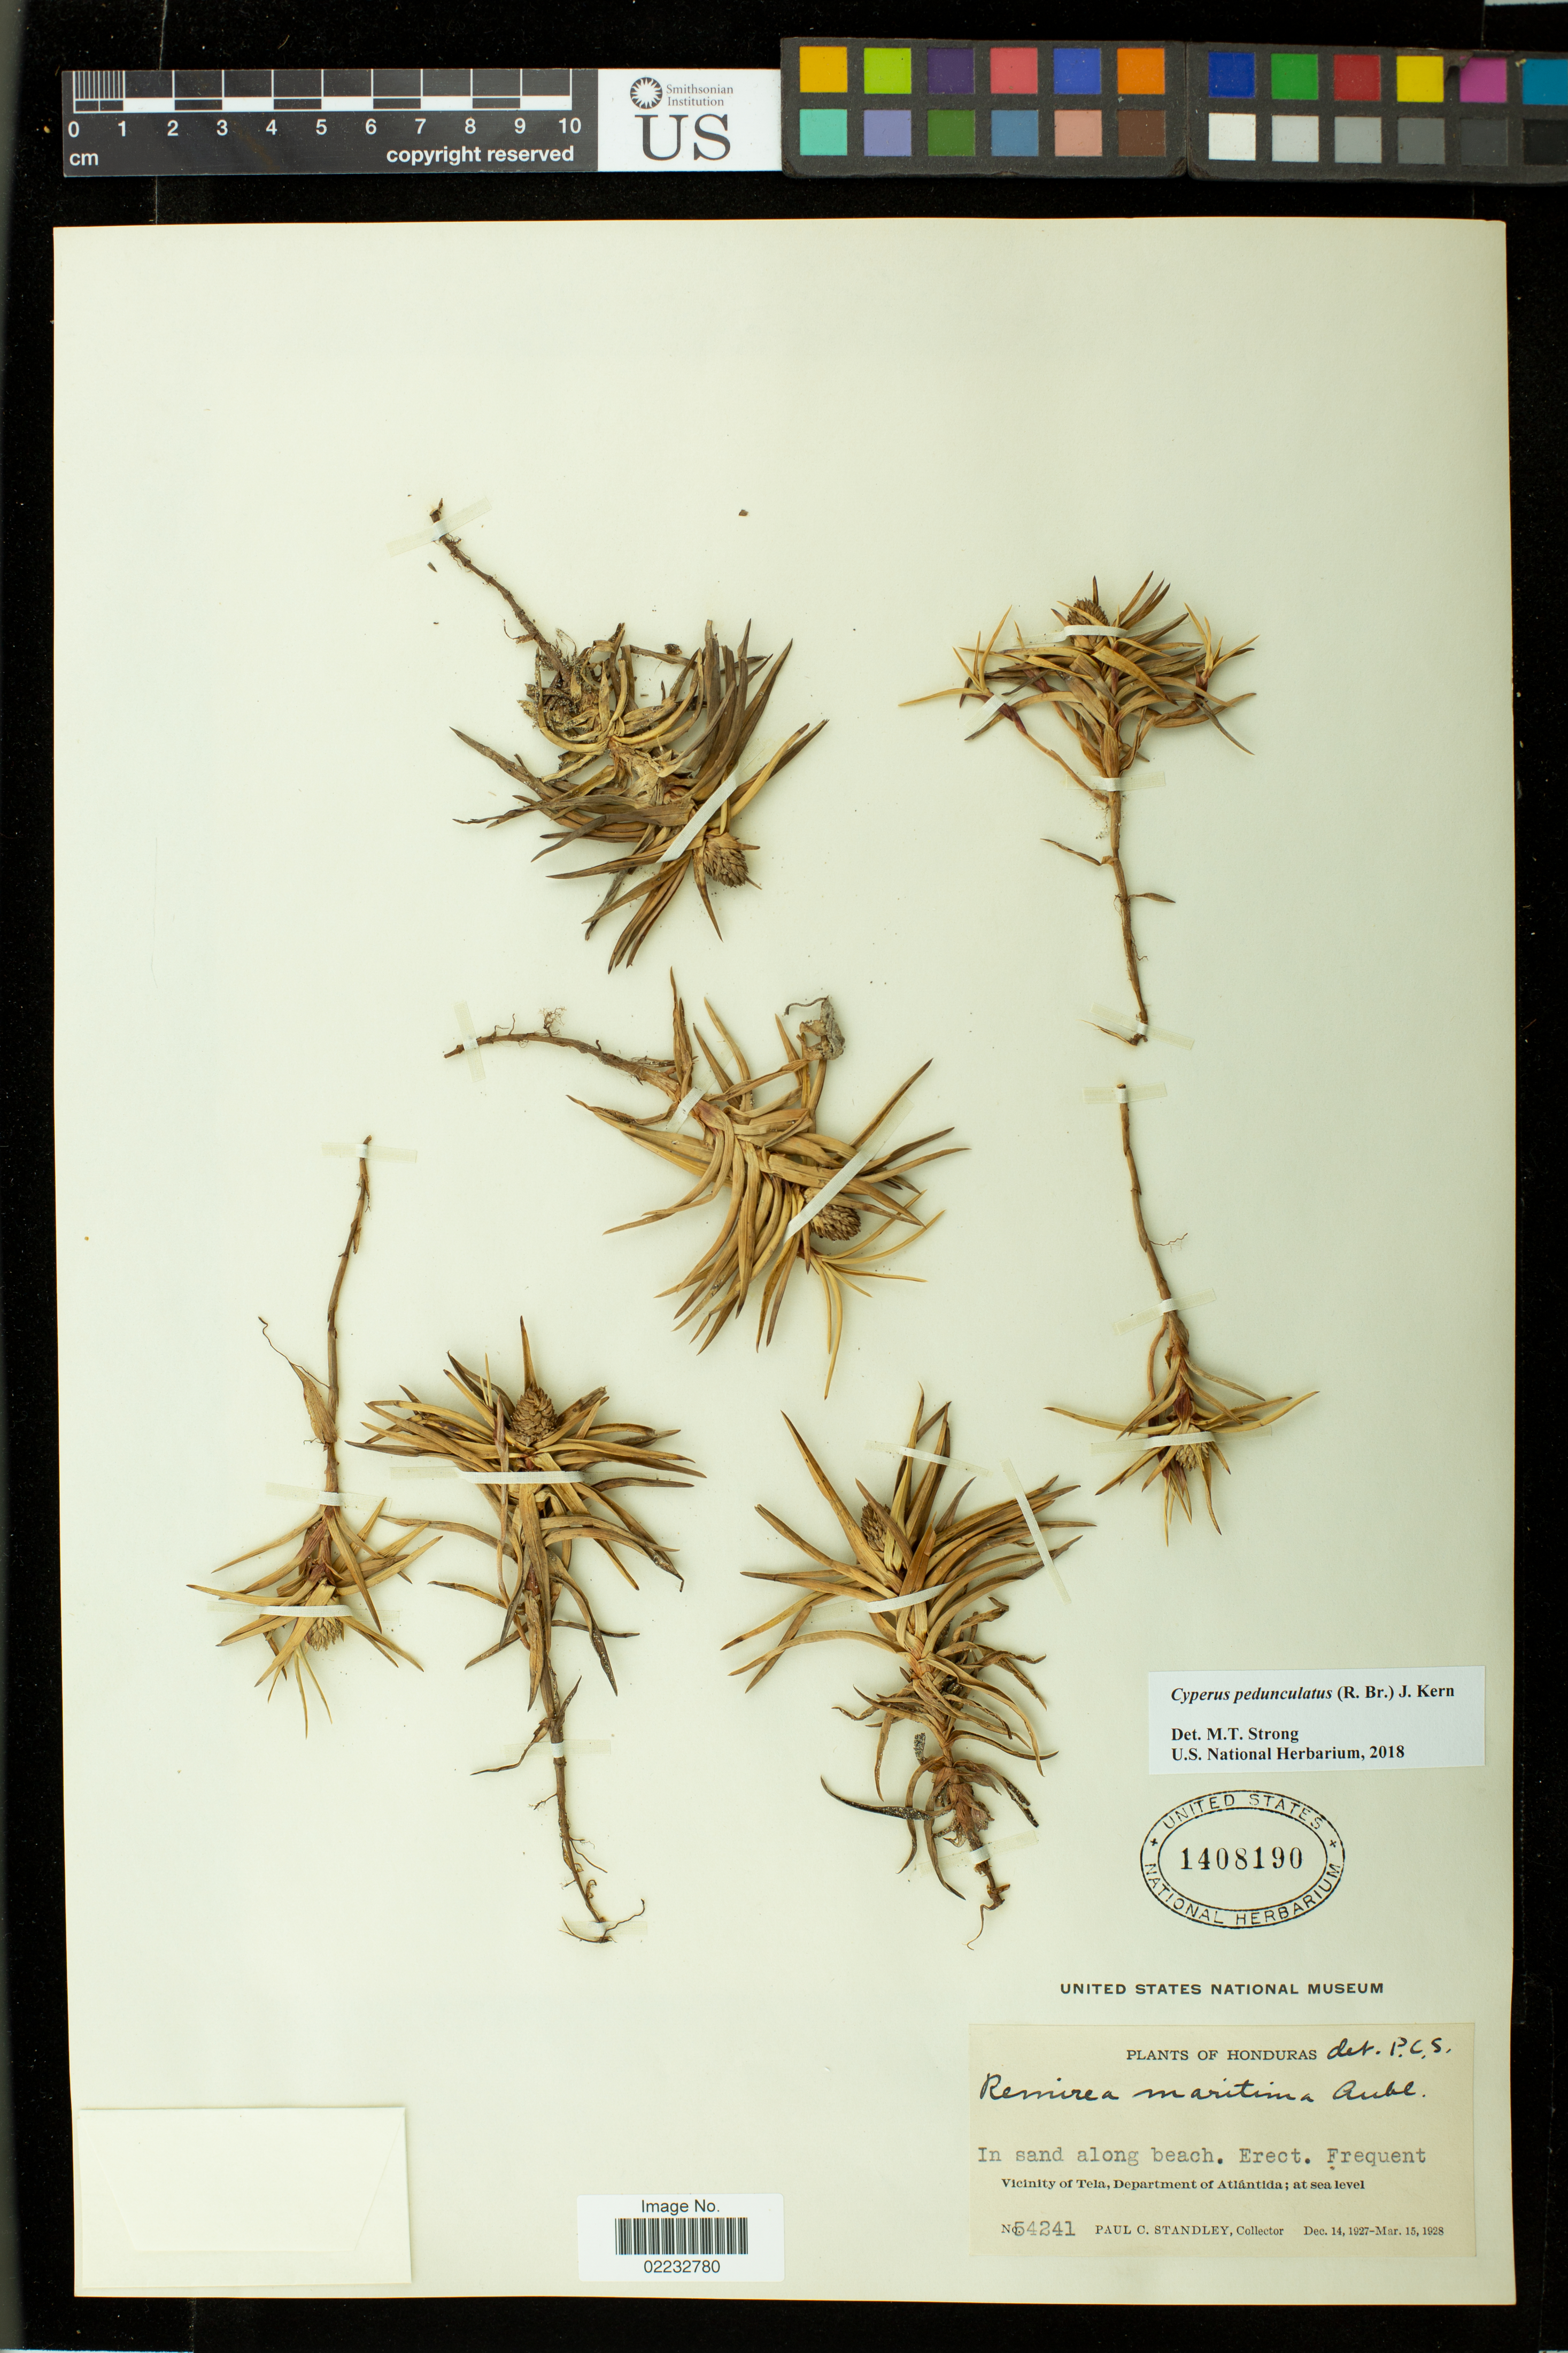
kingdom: Plantae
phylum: Tracheophyta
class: Liliopsida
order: Poales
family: Cyperaceae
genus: Cyperus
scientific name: Cyperus pedunculatus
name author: (R. Br.) J. Kern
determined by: Strong, M. T., (US), Smithsonian Institution - National Museum of Natural History (UNITED STATES)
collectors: P. C. Standley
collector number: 64241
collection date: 1927-12-14/1928-03-15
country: Honduras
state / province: Atlántida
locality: Vicinity of Tela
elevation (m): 0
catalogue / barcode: US 1408190